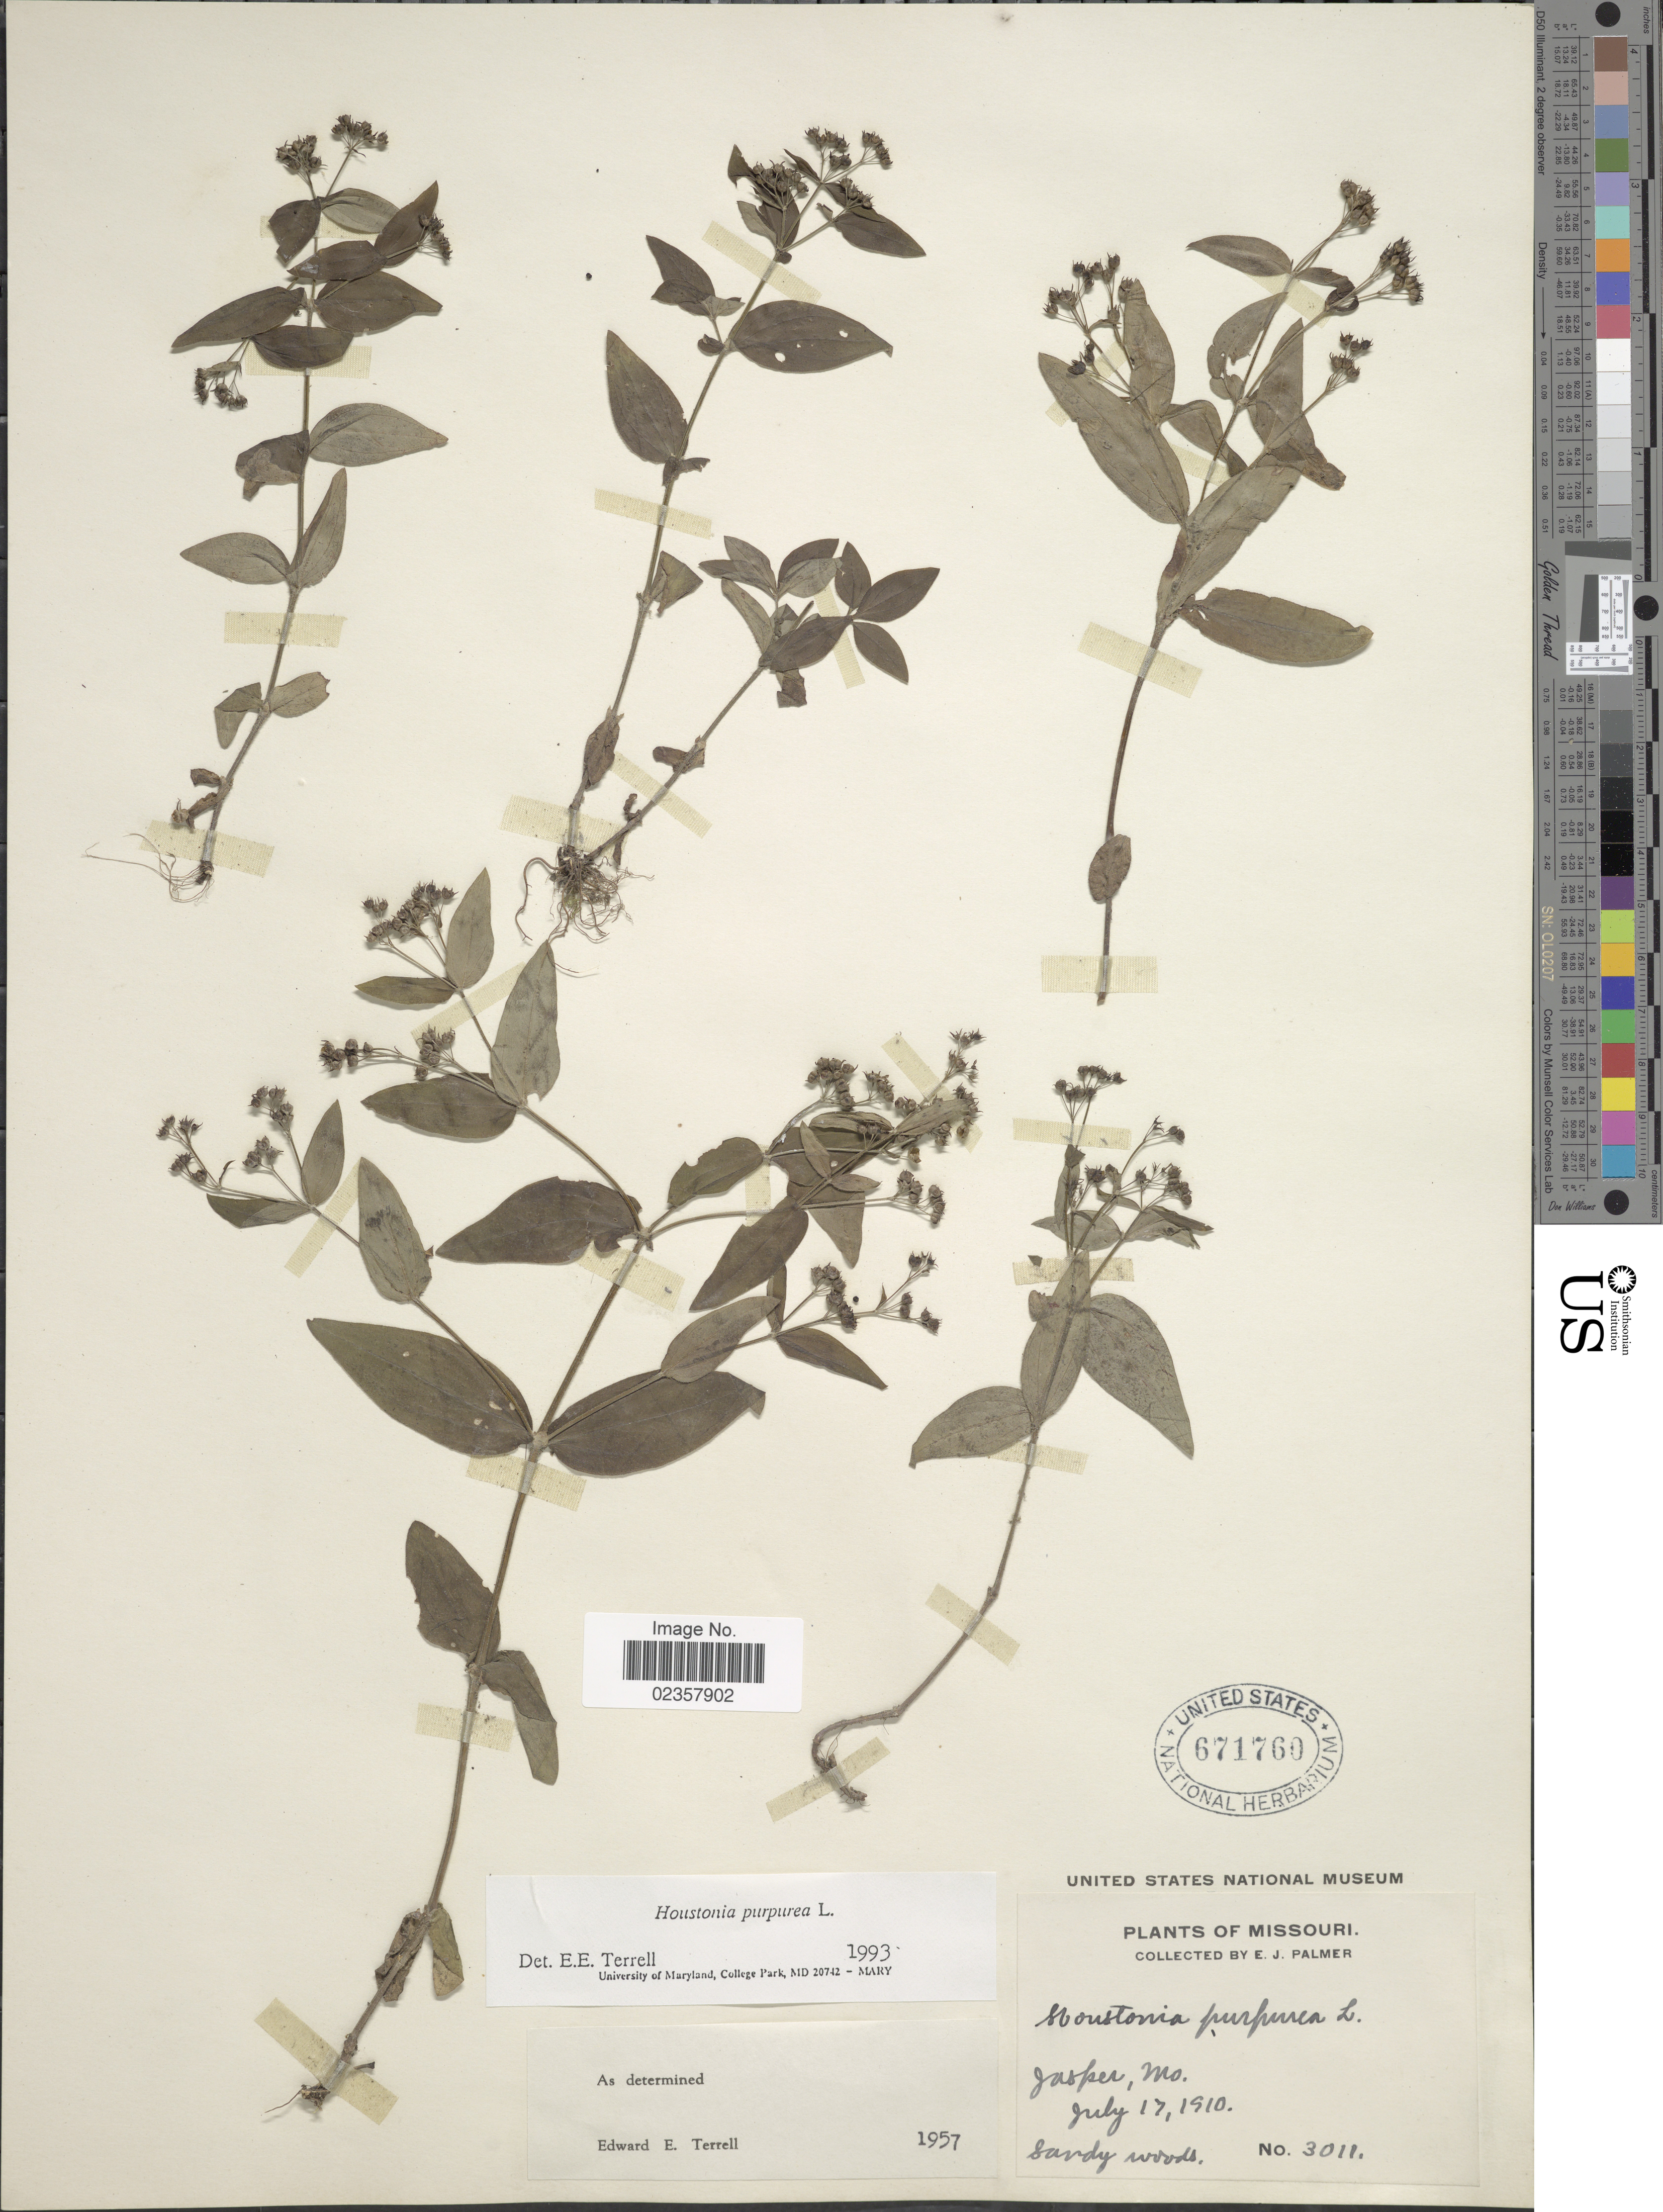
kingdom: Plantae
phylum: Tracheophyta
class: Magnoliopsida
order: Gentianales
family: Rubiaceae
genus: Houstonia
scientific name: Houstonia purpurea var. purpurea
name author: L.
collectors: E. J. Palmer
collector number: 3011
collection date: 1910-07-17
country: United States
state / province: Missouri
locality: Jasper, Mo. Sandy woods.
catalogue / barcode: US 671760